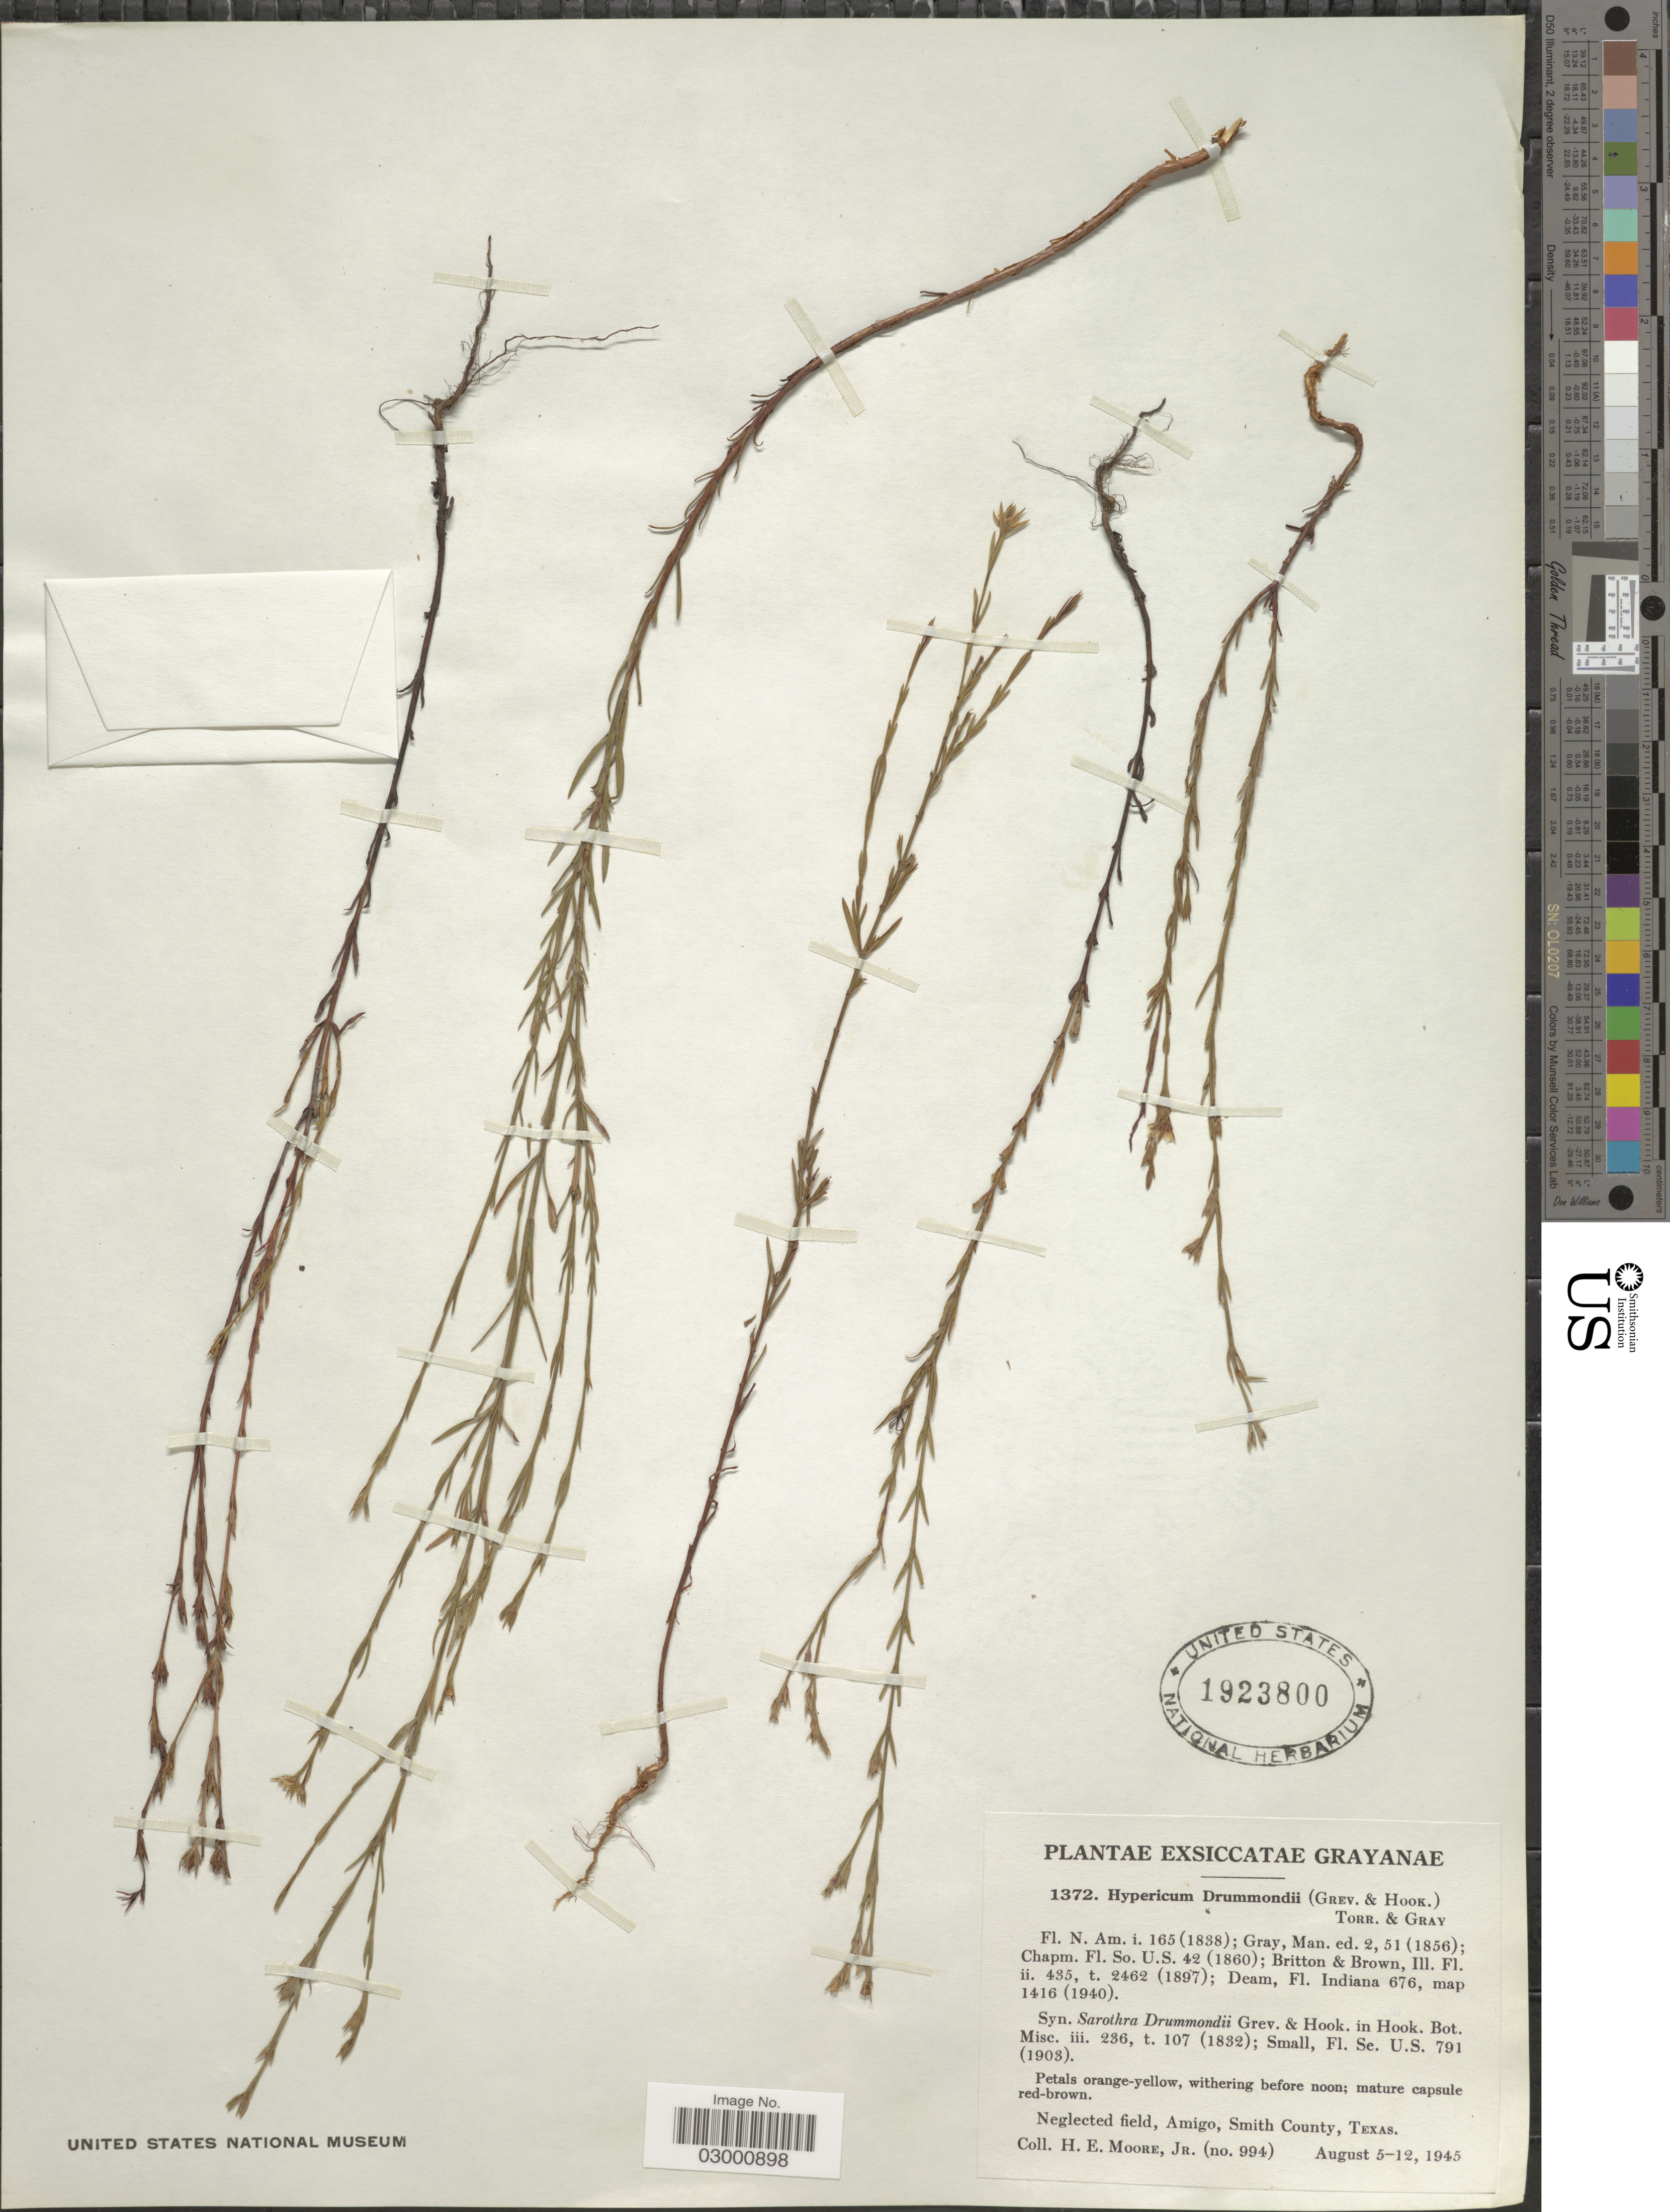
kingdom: Plantae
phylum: Tracheophyta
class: Magnoliopsida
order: Malpighiales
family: Hypericaceae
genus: Hypericum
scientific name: Hypericum drummondii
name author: (Grev. & Hook.) Torr. & A. Gray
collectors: H. Moore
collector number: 994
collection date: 1945-08-05/1945-08-12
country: United States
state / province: Texas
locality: Neglected field, Amigo, Smith County.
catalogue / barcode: US 1923800